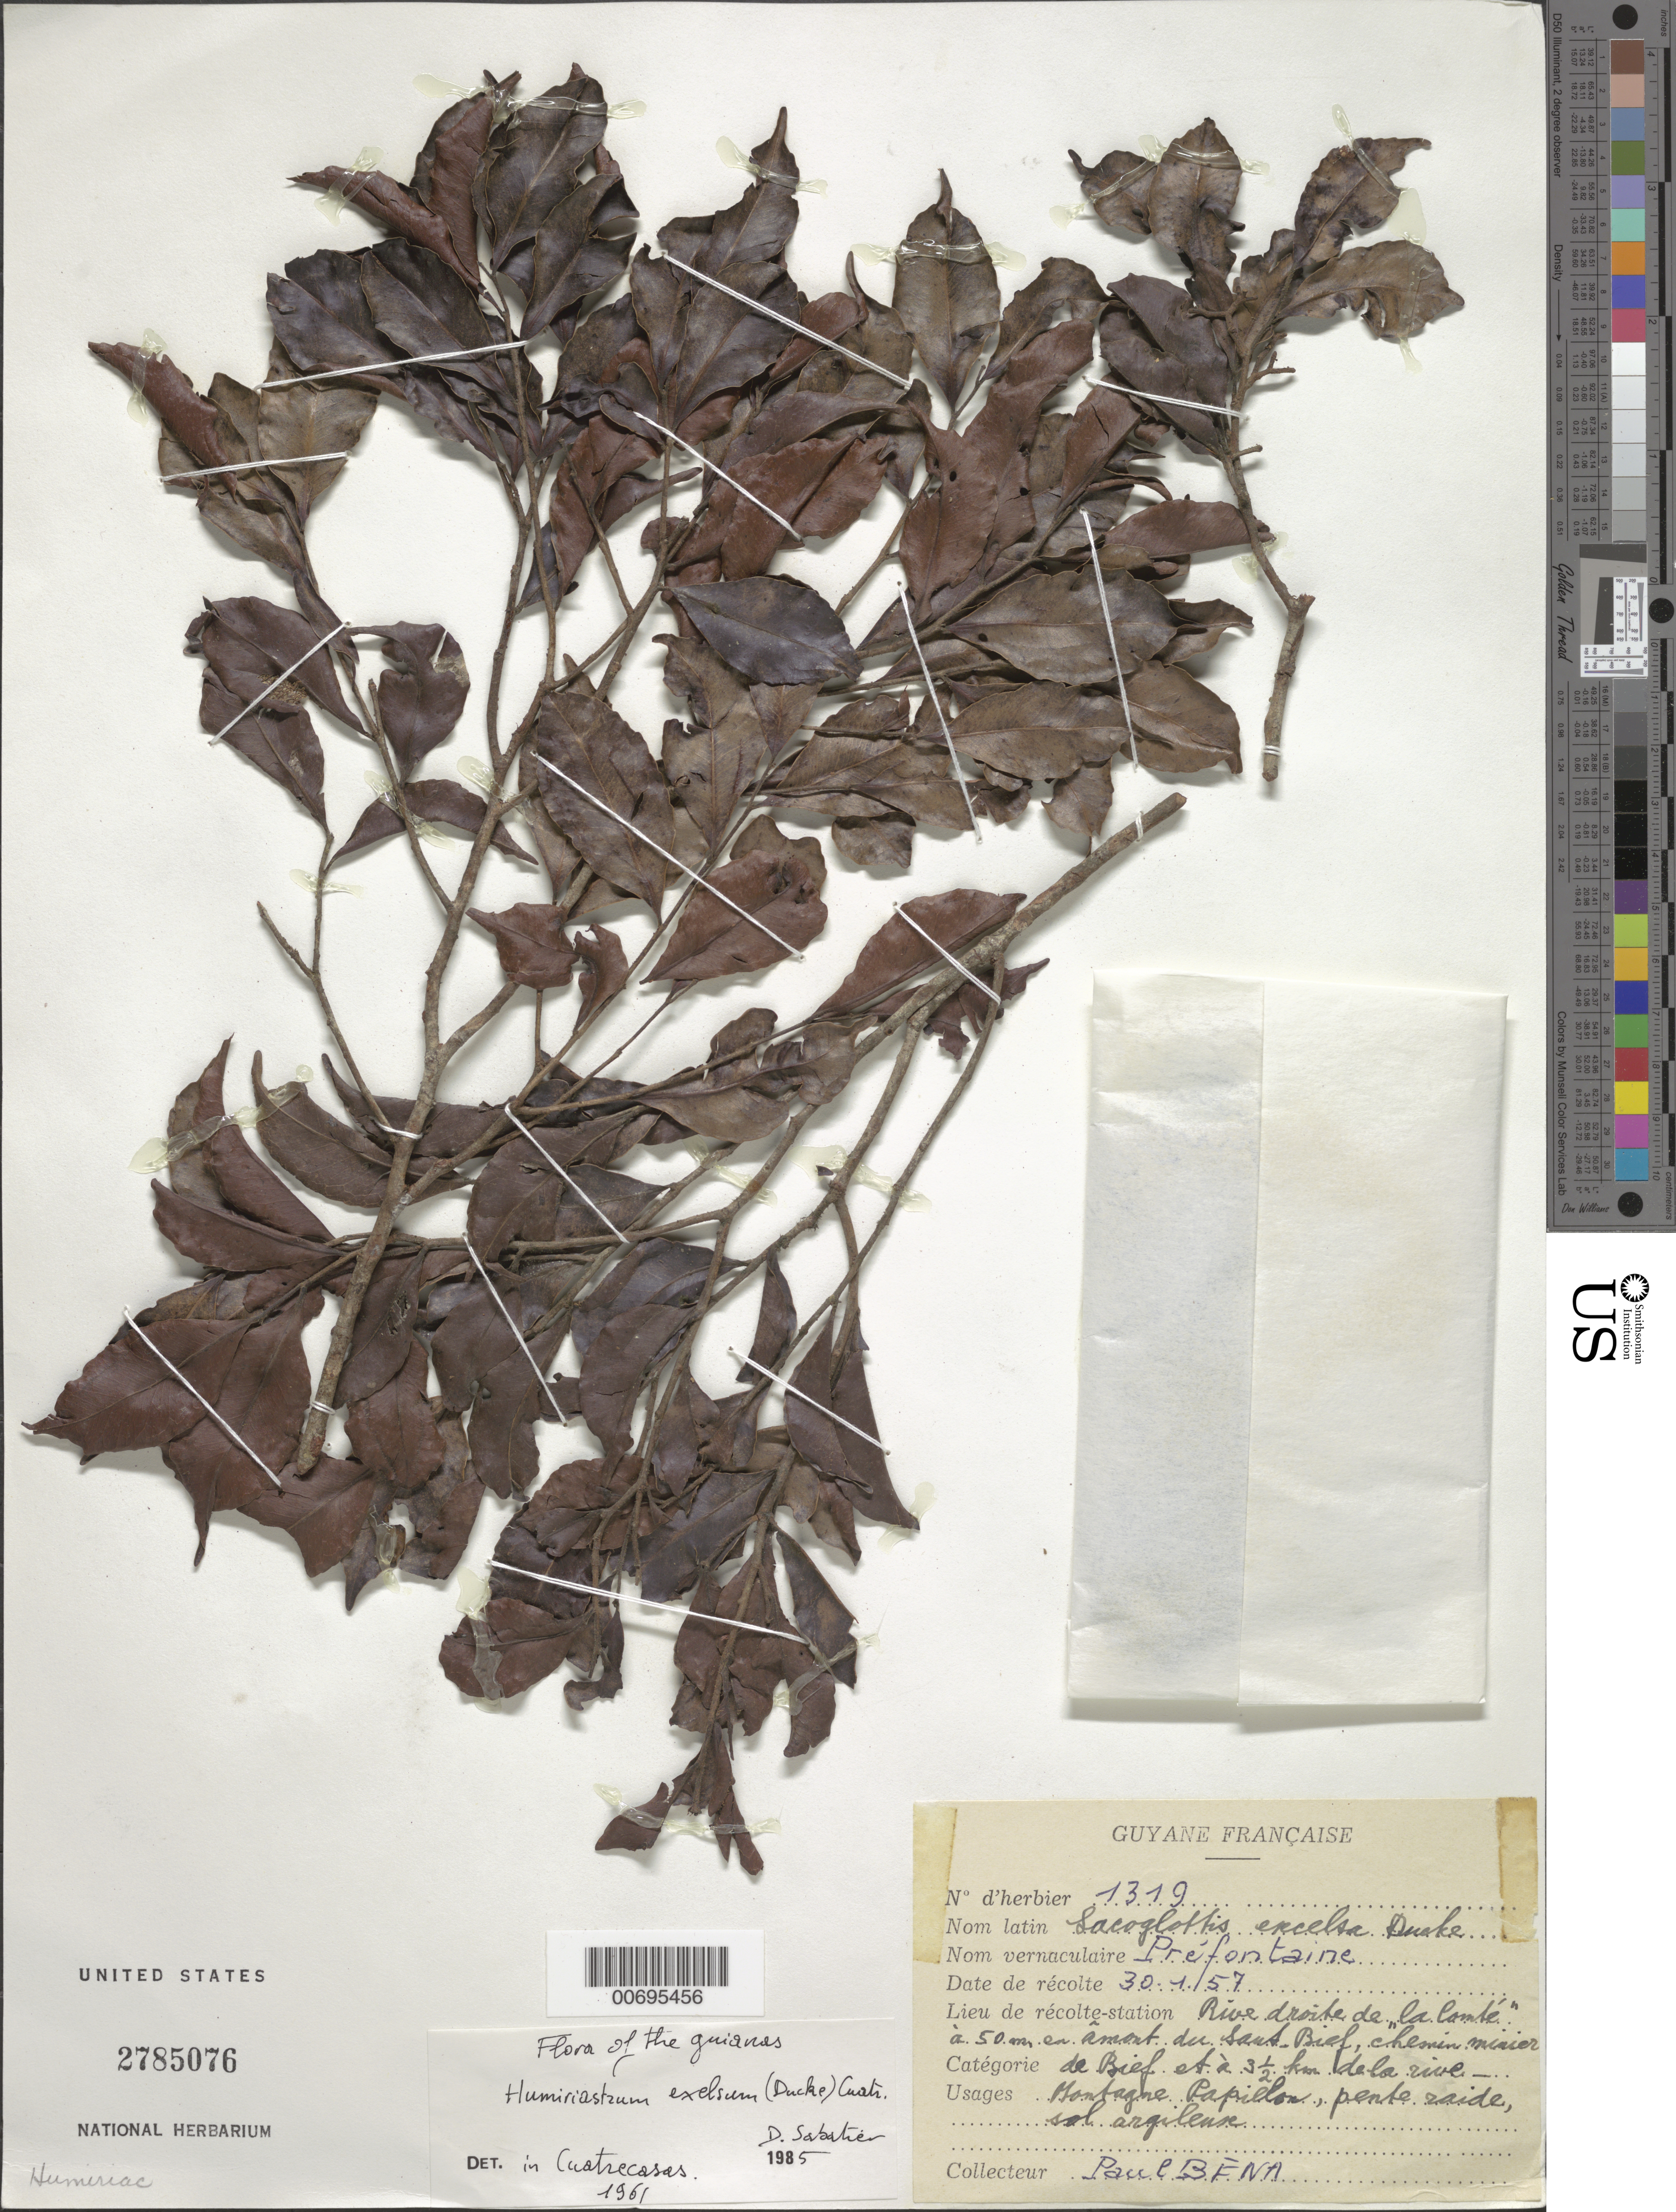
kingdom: Plantae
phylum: Tracheophyta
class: Magnoliopsida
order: Malpighiales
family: Humiriaceae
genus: Humiriastrum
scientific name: Humiriastrum excelsum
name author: (Ducke) Cuatrec.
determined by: Sabatier, D.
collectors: B.A.F.O.G., Service Forestier & P. Bena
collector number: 1319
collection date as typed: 30-Jan-57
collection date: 1957-01-30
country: French Guiana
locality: Comté R., 50 m du Saut Biefet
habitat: Prémontaine. Montagne papillon, pente raide, sol argilense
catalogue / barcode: US 2785076